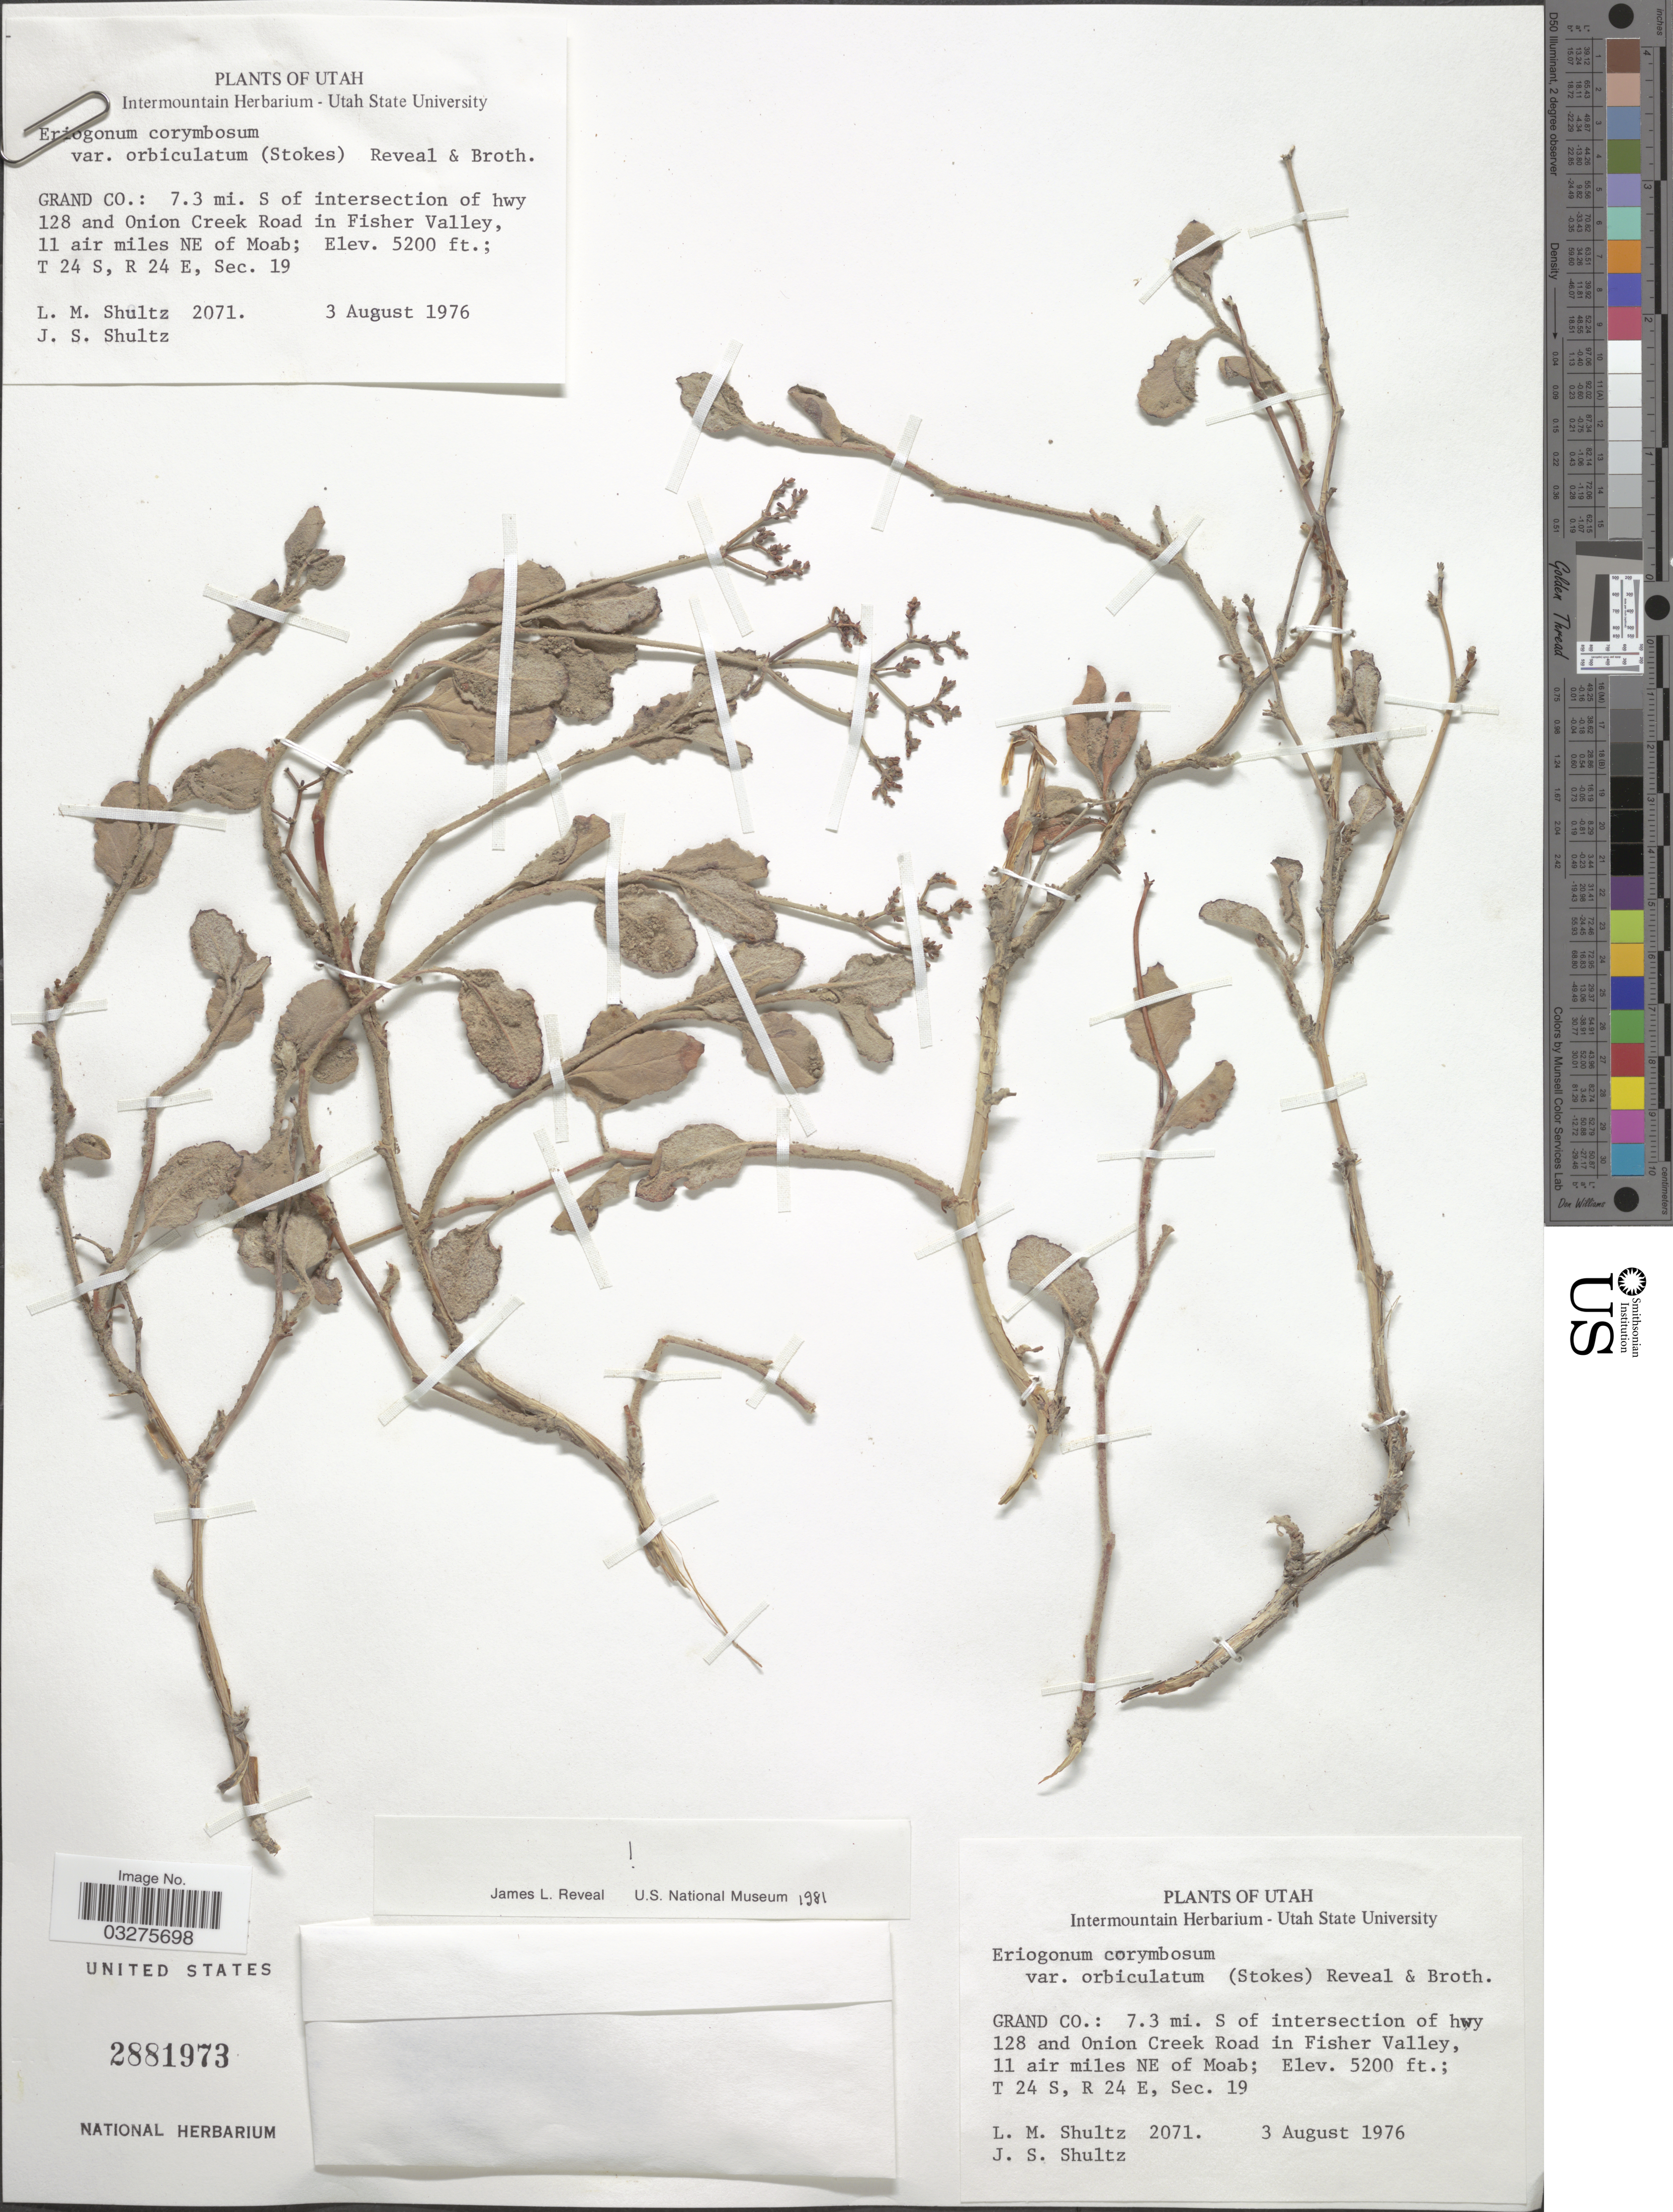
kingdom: Plantae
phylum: Tracheophyta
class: Magnoliopsida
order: Caryophyllales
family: Polygonaceae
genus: Eriogonum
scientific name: Eriogonum corymbosum var. orbiculatum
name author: (S. Stokes) Reveal & Brotherson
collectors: L. Schultz & J. Schultz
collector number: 2071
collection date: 1976-08-03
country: United States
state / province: Utah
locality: Grand Co.: 7.3 mi. S of intersection of hwy 128 and Onion Creek Road in Fisher Valley, 11 air miles NE of Moab. T 24 S, R 24 E, Sec. 19.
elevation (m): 1585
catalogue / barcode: US 2881973